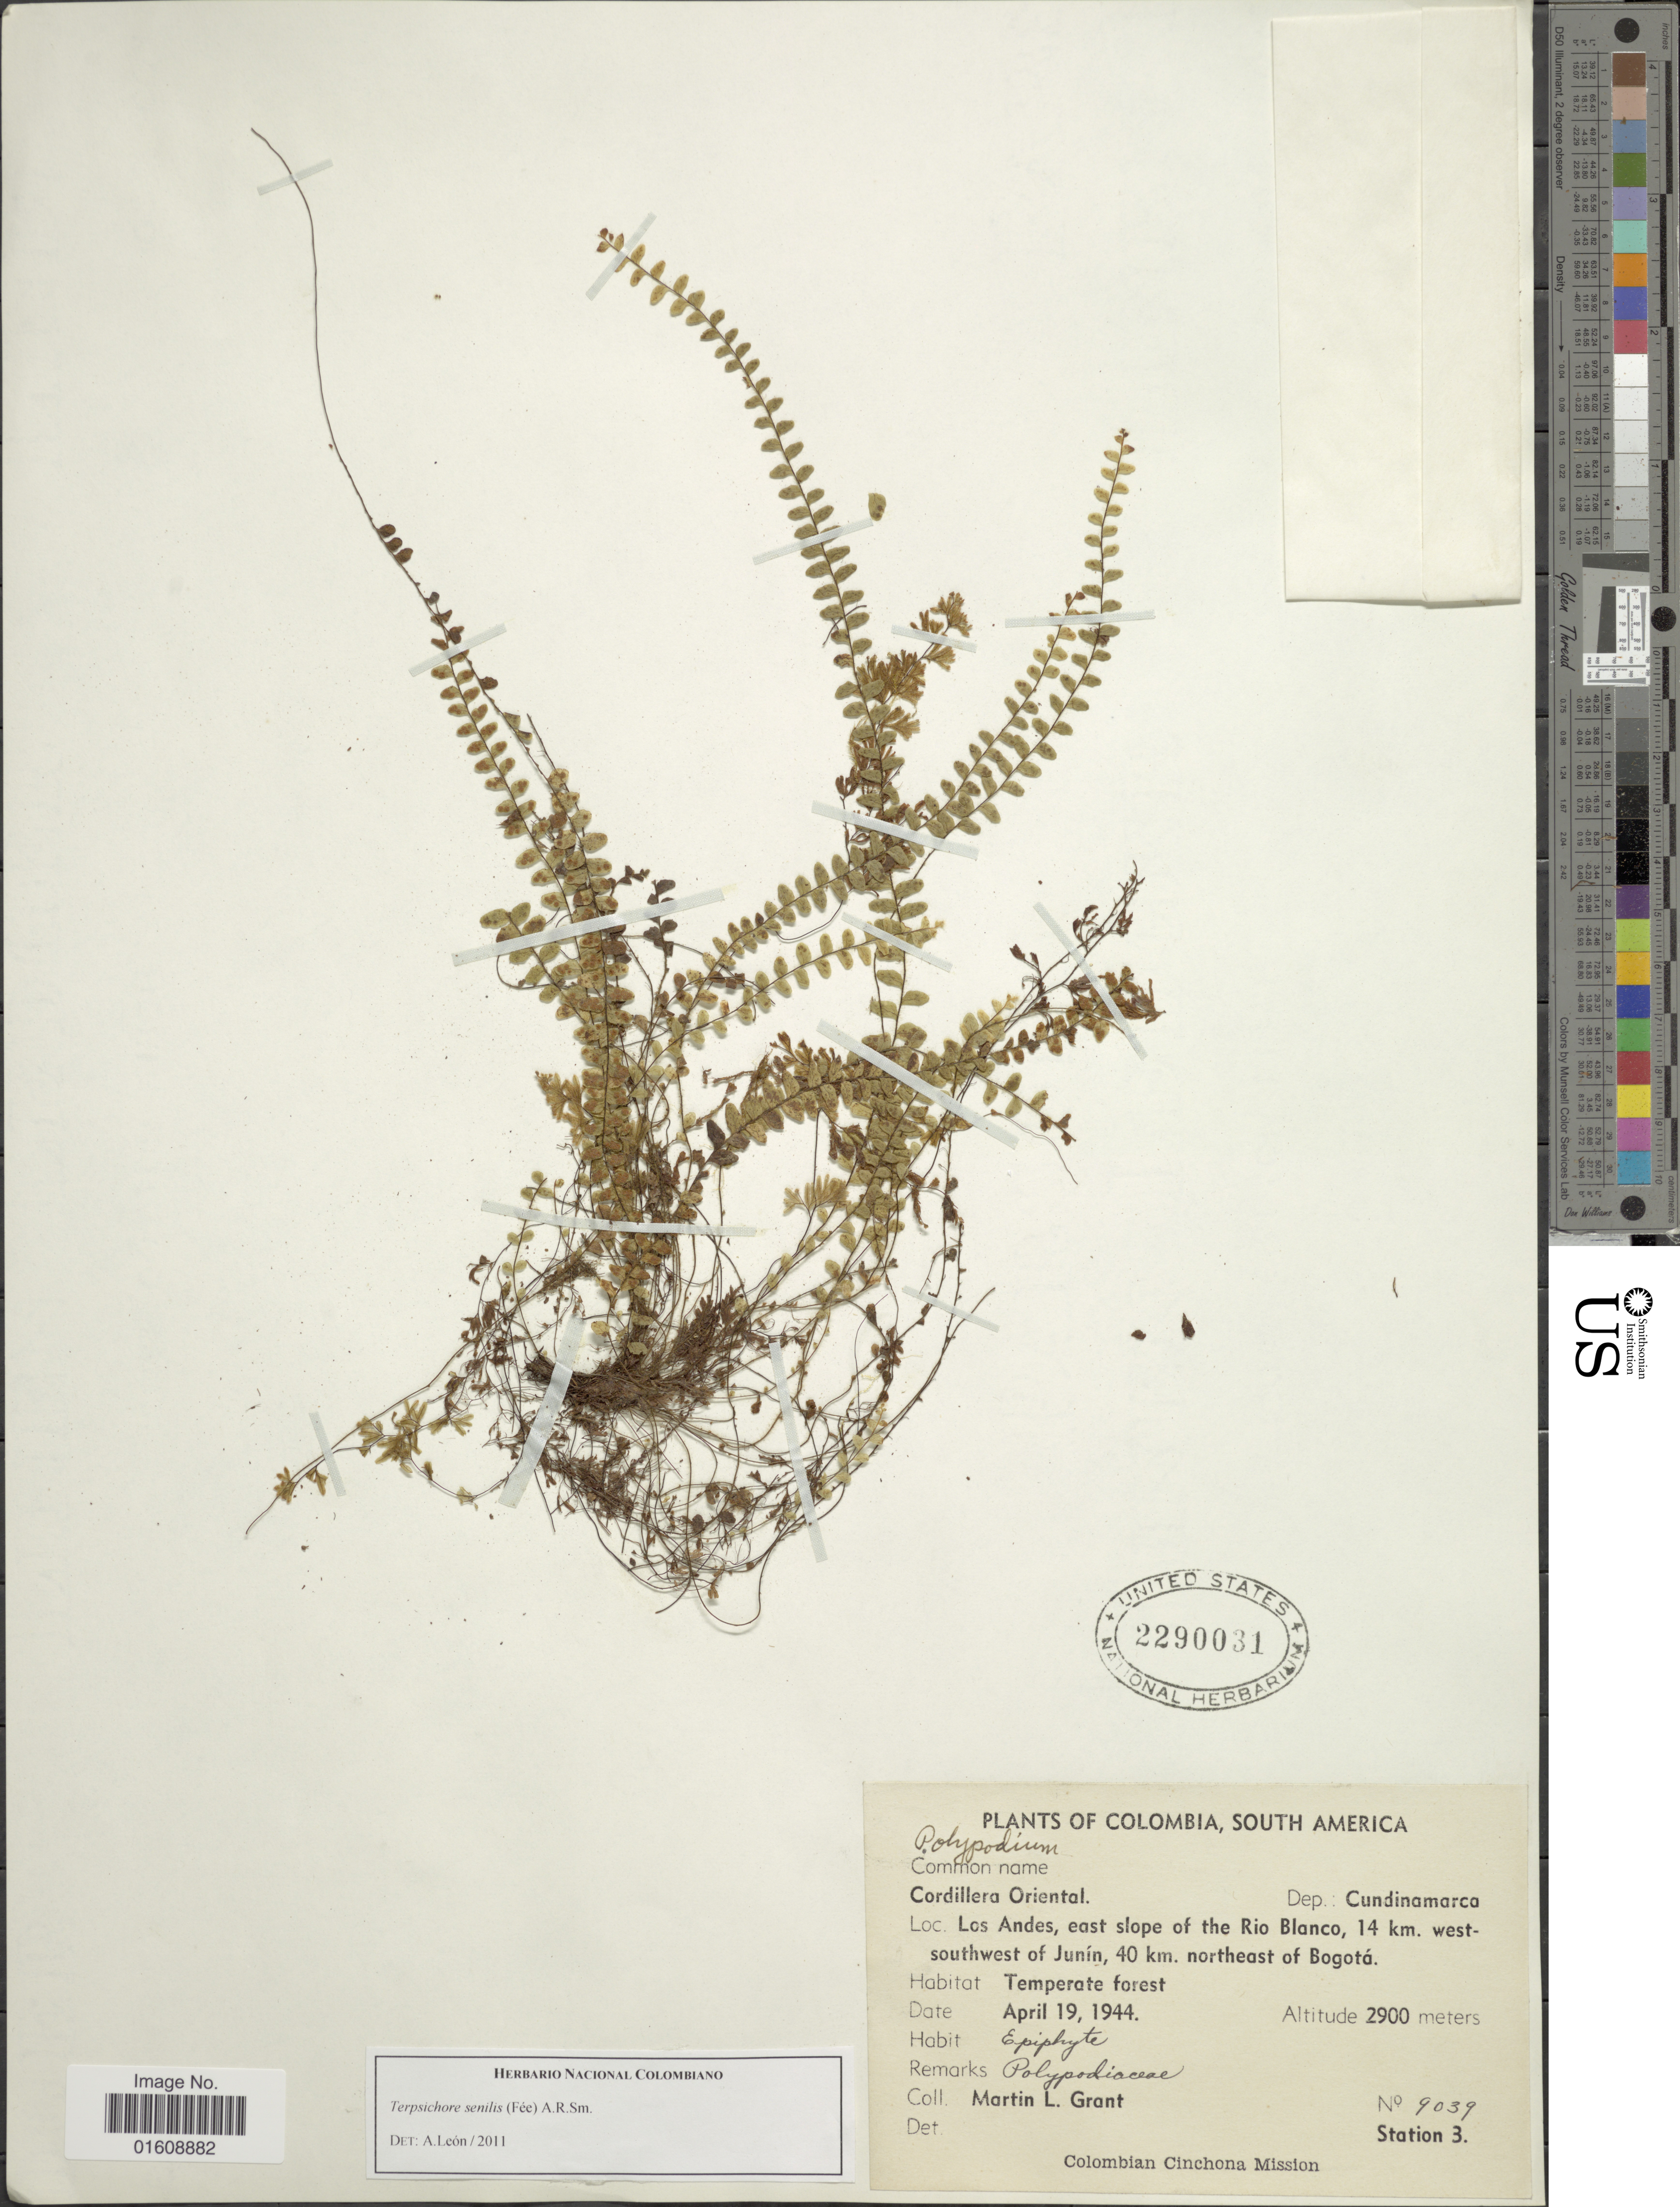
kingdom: Plantae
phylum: Tracheophyta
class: Polypodiopsida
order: Polypodiales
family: Polypodiaceae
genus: Alansmia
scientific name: Alansmia senilis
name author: (Fée) Moguel & M. Kessler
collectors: M. L. Grant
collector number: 9039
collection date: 1944-04-19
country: Colombia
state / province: Cundinamarca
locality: Cordillera Oriental. Los Andes, east slope of the Rio Blanco, 14 km. westsouthwest of Junín, 40 km. northeast of Bogotá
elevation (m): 2900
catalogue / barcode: US 2290031